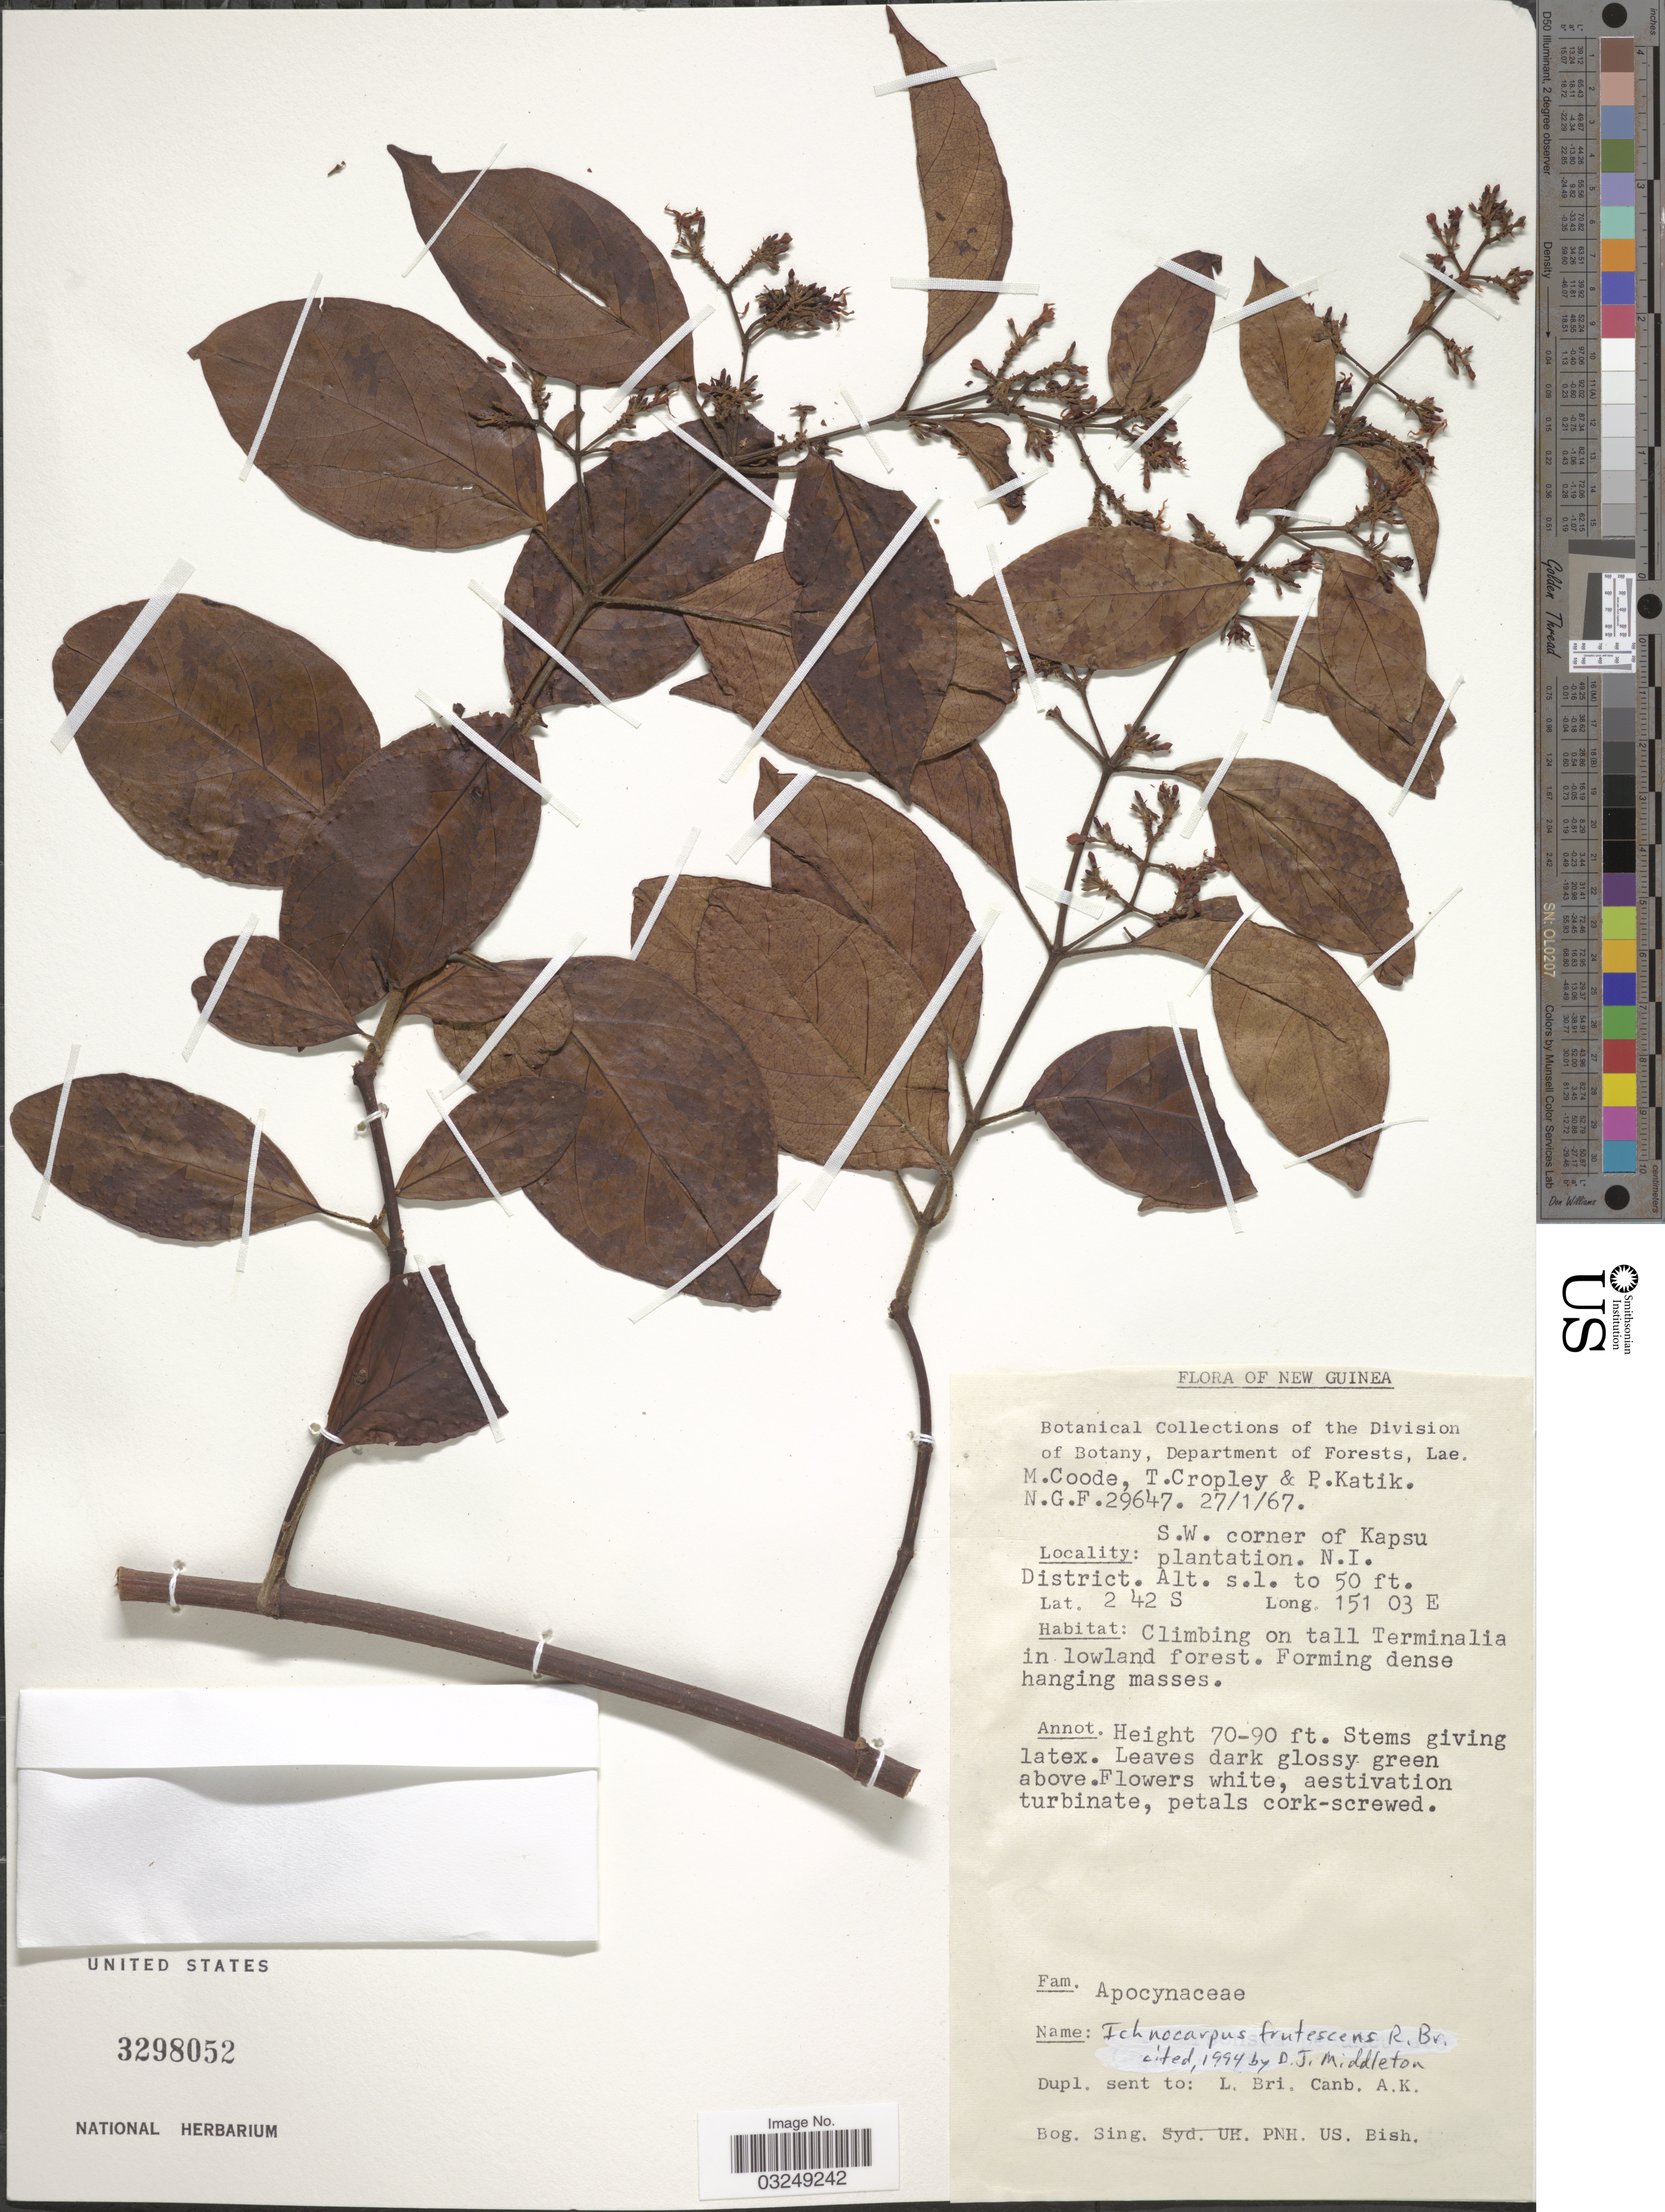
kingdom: Plantae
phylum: Tracheophyta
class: Magnoliopsida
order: Gentianales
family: Apocynaceae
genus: Ichnocarpus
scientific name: Ichnocarpus frutescens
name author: (L.) W.T. Aiton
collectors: M. Coode, T. Cropley & P. Katik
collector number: NGF29647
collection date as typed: Transcribed d/m/y: 27/1/67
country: Papua New Guinea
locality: New Guinea. S.W. corner of Kapsu plantation. N.I. District.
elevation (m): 0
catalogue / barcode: US 3298052